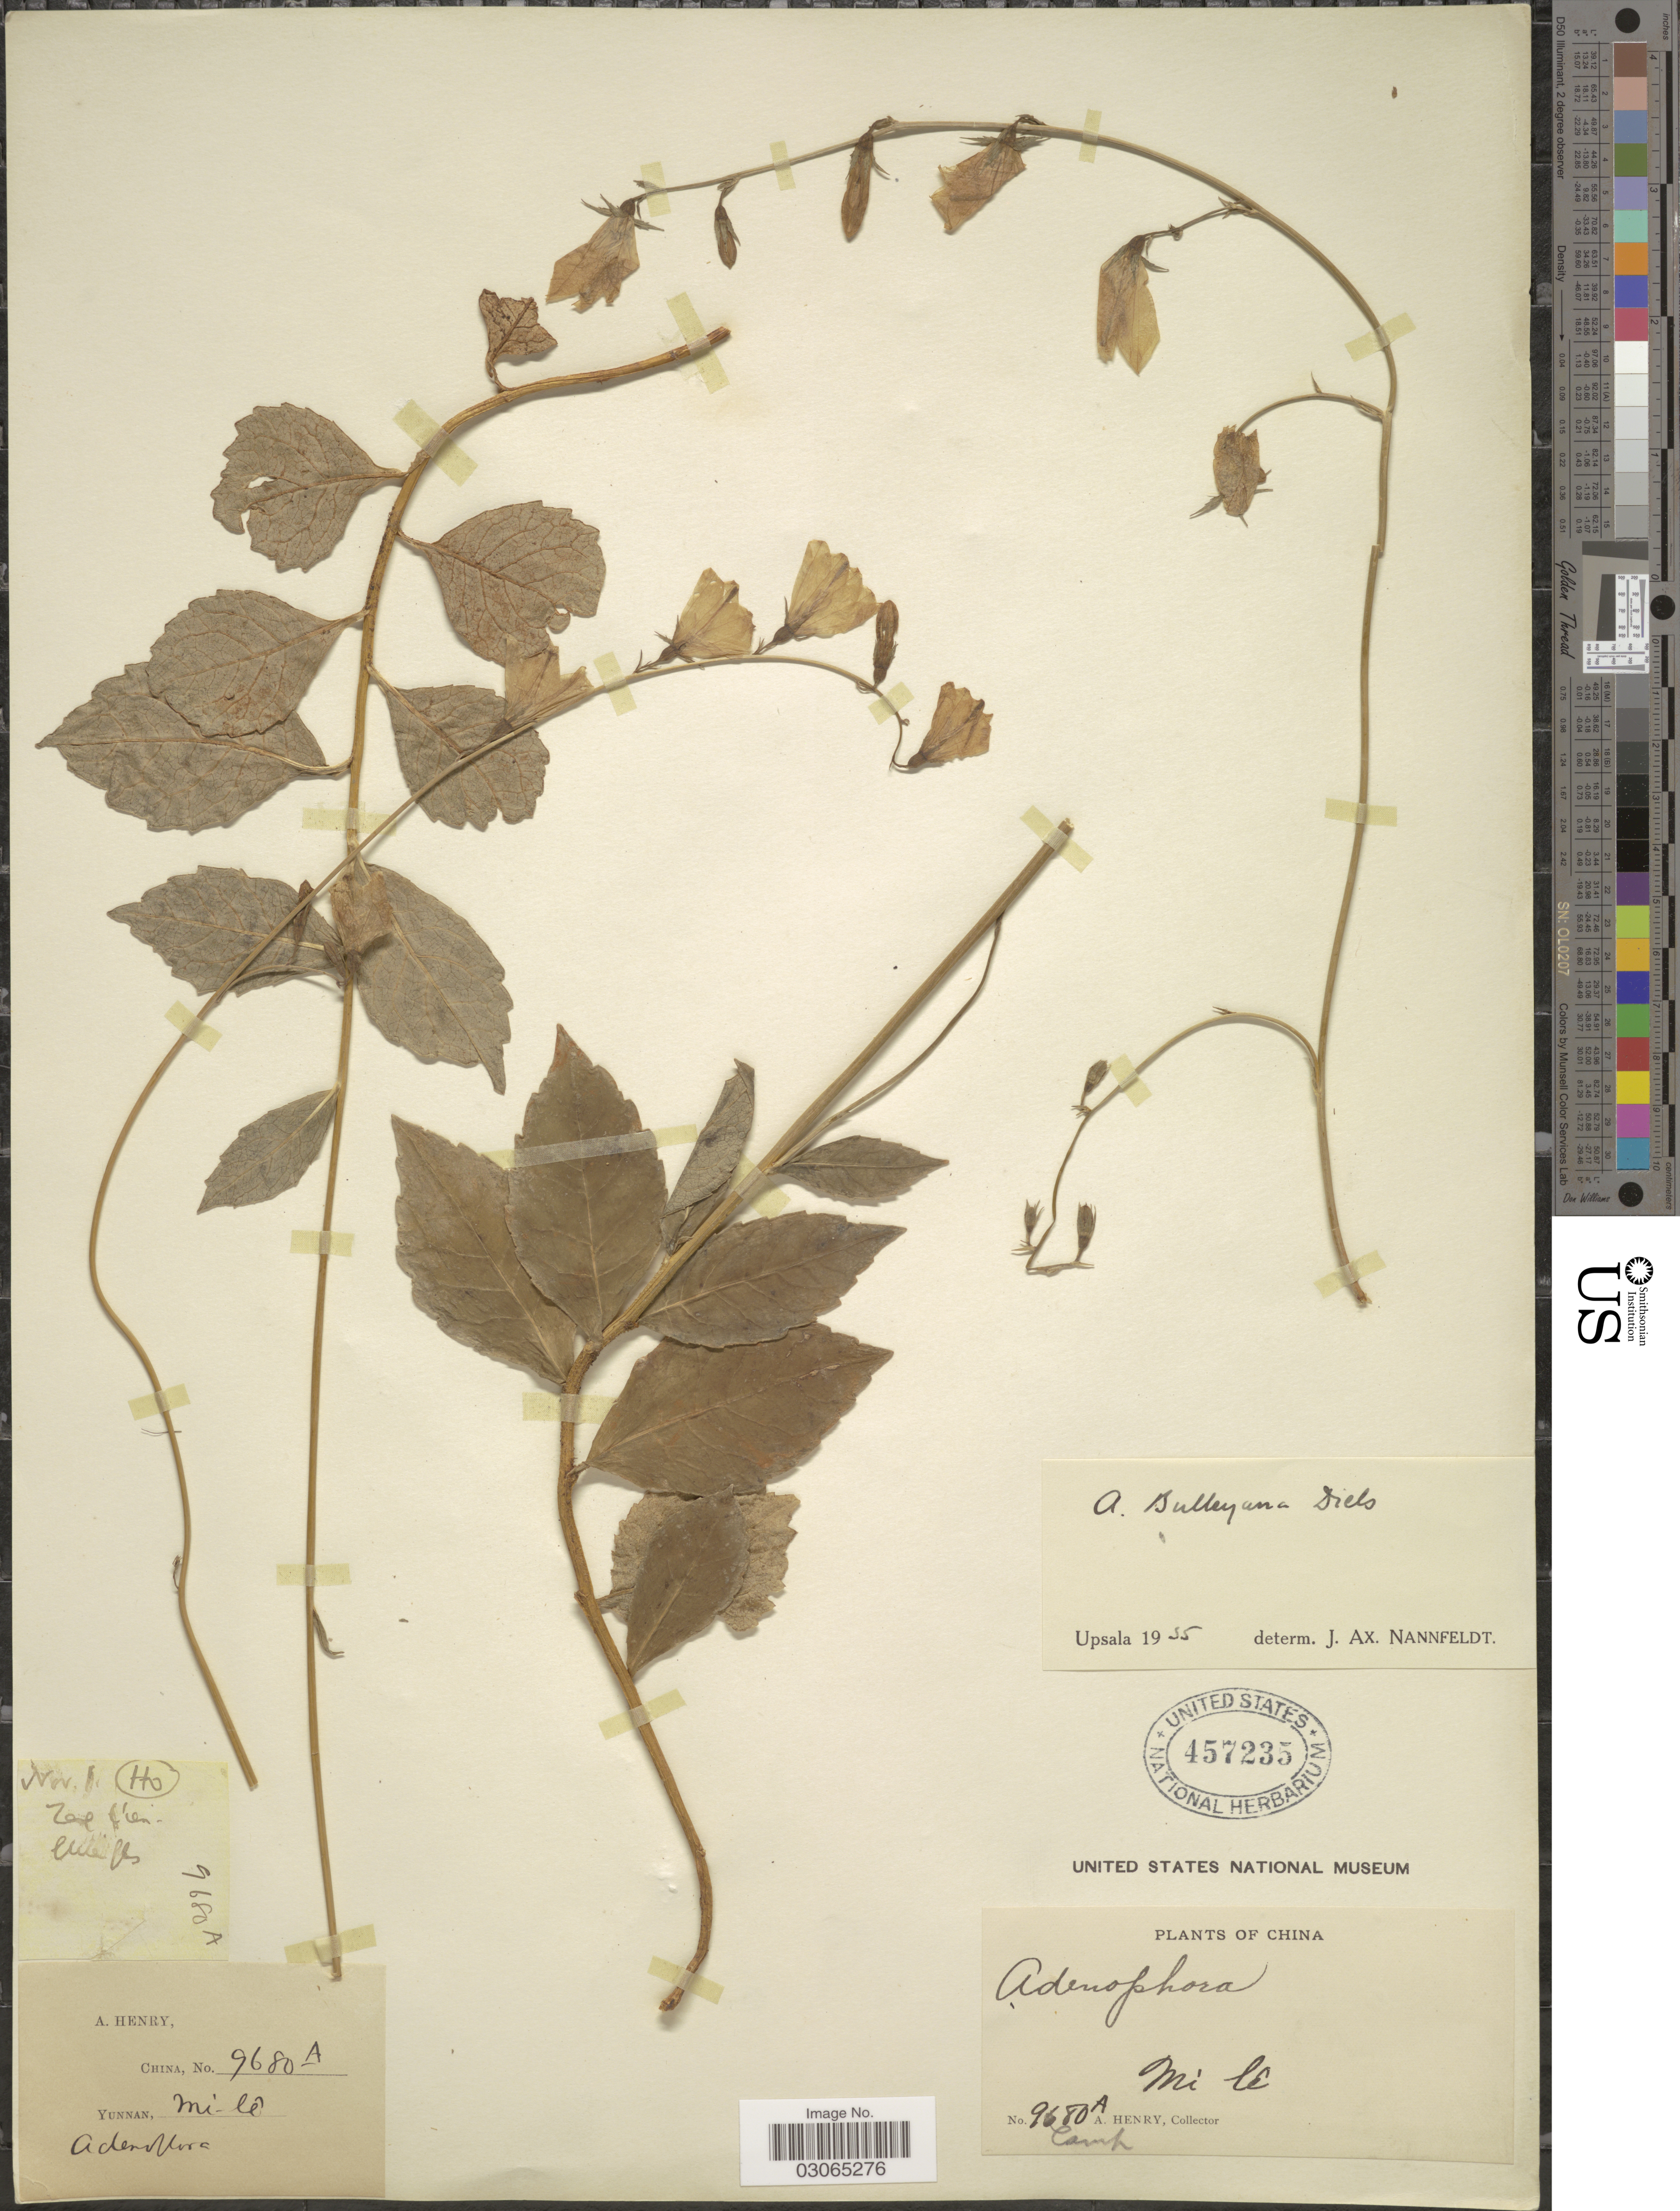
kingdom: Plantae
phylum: Tracheophyta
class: Magnoliopsida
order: Asterales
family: Campanulaceae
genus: Adenophora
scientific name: Adenophora bulleyana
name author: Diels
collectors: A. Henry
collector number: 9680 A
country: China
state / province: Yunnan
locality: Mi-lê. Zang t'ien. Ho.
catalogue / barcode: US 457235